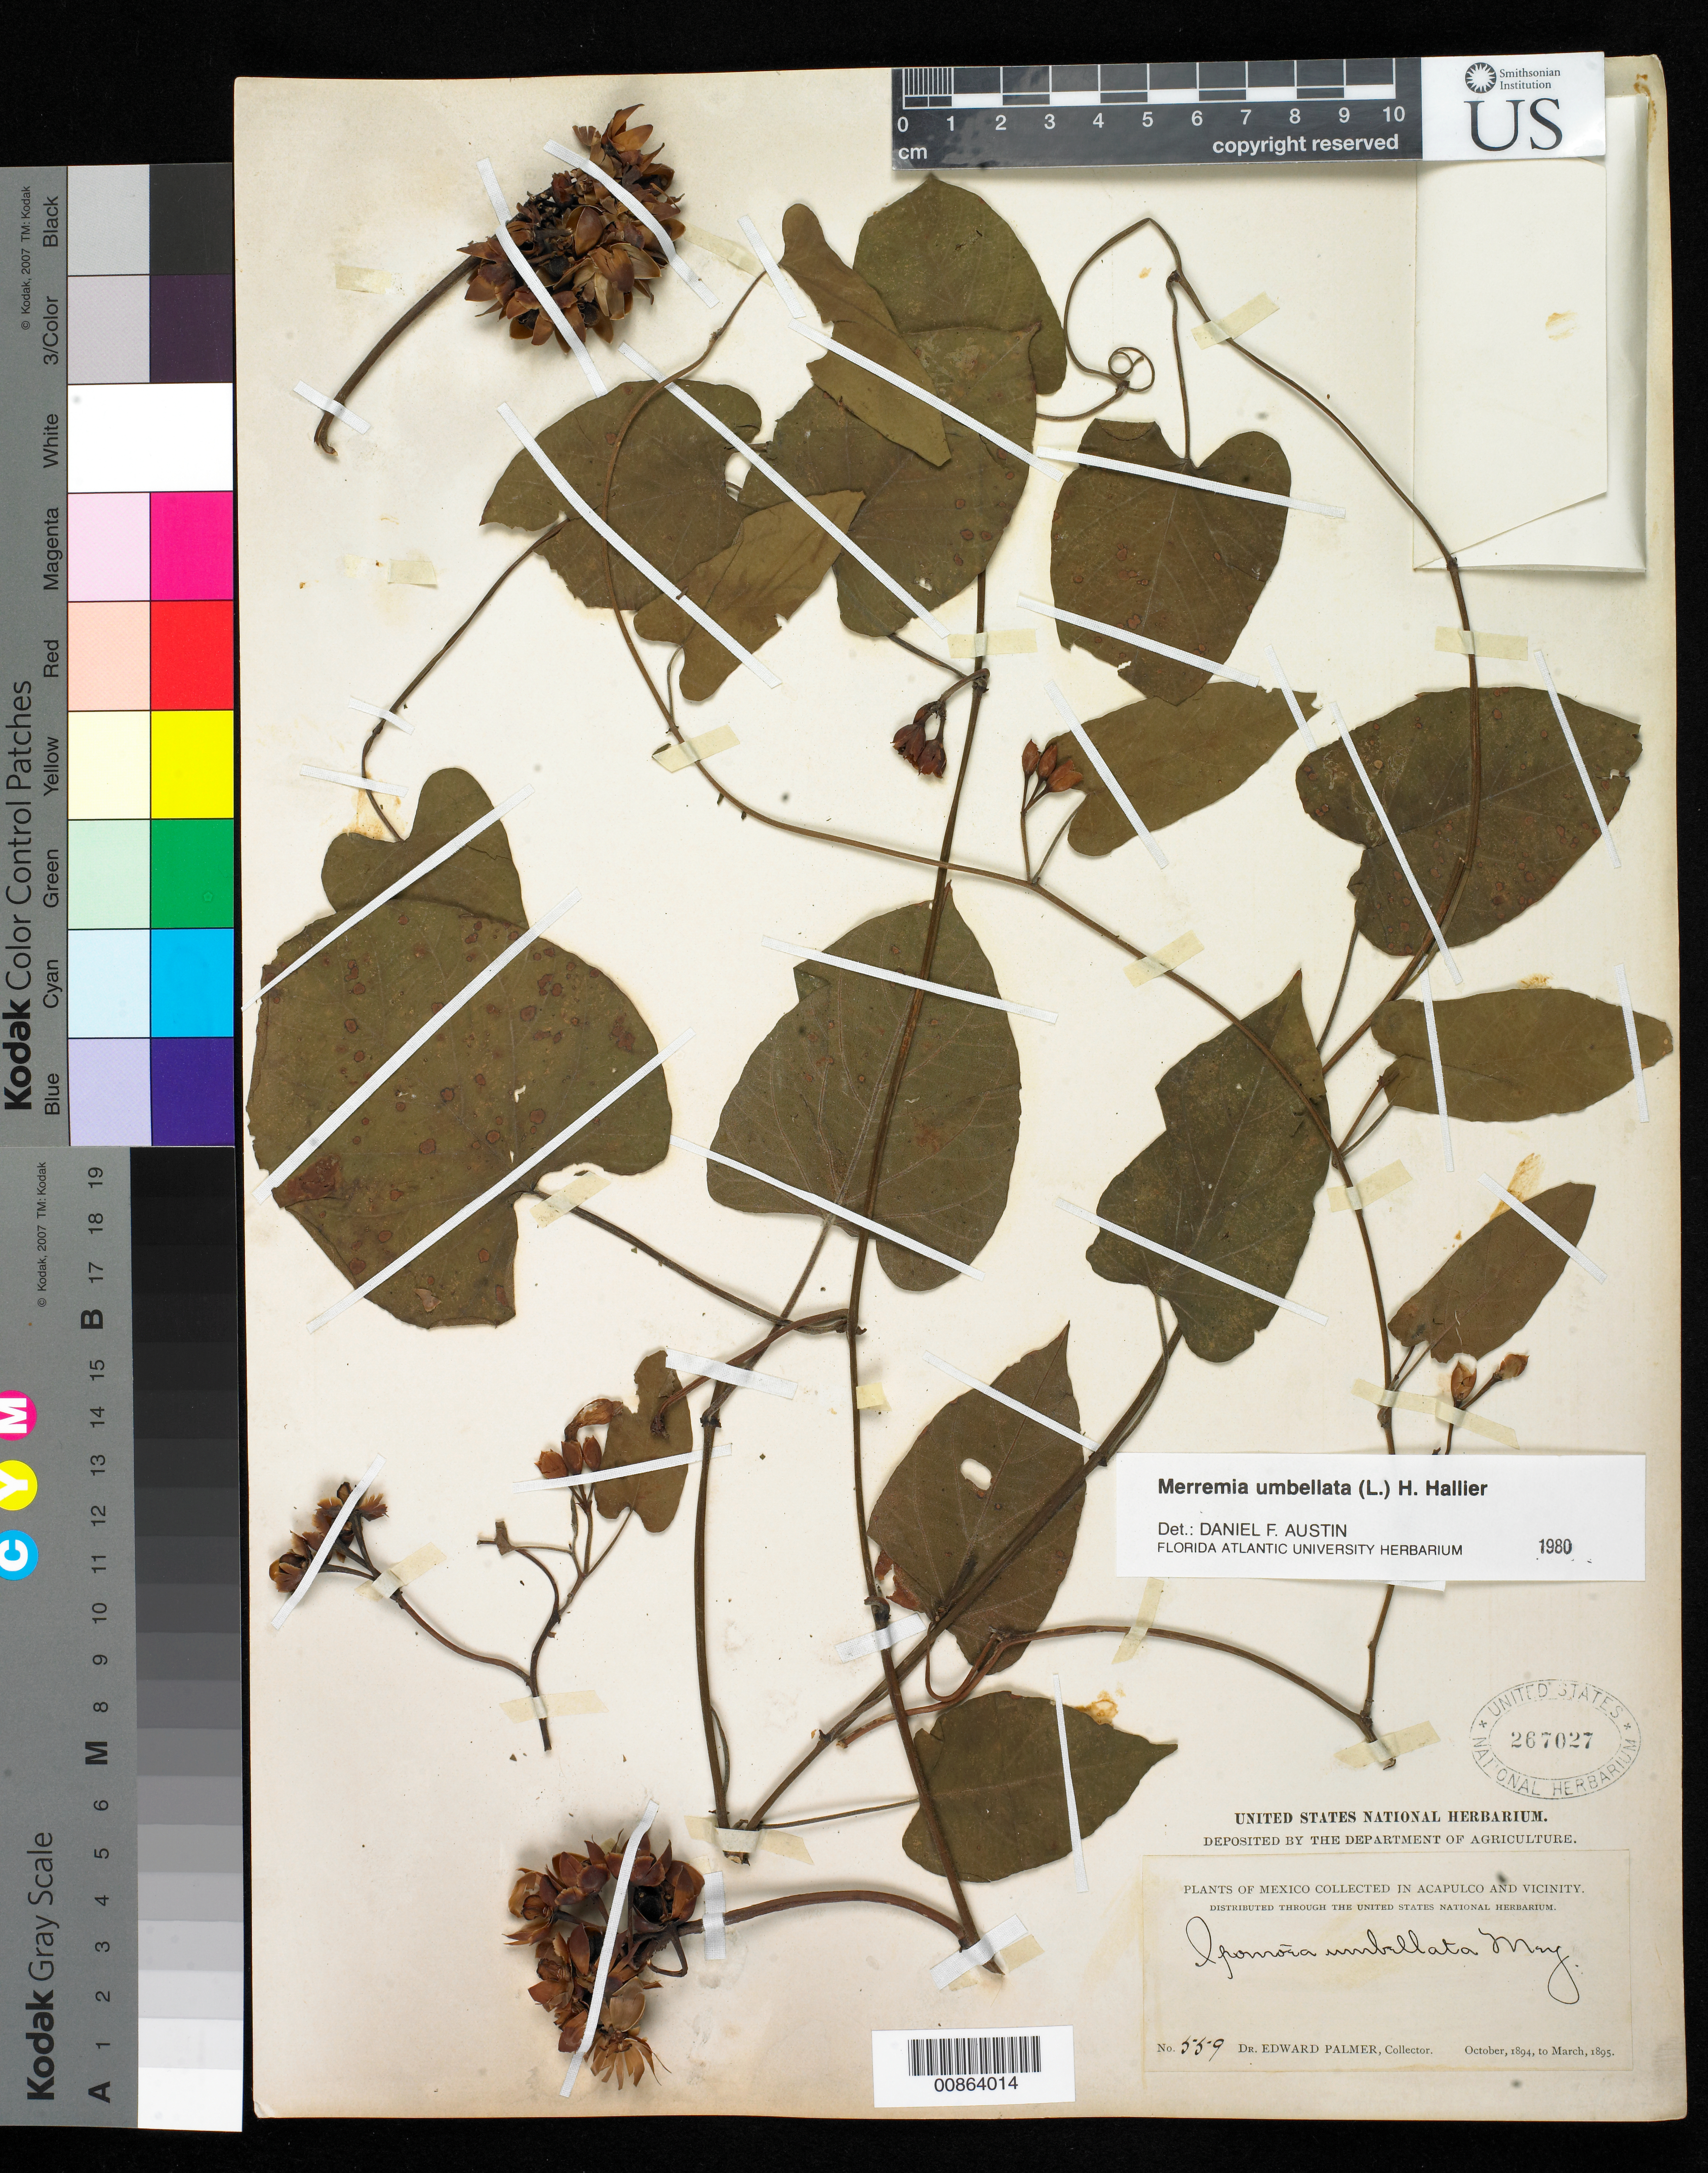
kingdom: Plantae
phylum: Tracheophyta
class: Magnoliopsida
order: Solanales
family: Convolvulaceae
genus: Camonea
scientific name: Camonea umbellata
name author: (L.) A. R. Simões & Staples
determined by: Strong, Mark T., (BOT), Smithsonian Institution - National Museum of Natural History (UNITED STATES)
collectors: E. Palmer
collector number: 559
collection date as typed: Oct 1894 to -- Mar 1895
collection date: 1894-10/1895-03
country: Mexico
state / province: Guerrero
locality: Acapulco, Guerrero and vicinity.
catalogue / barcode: US 267027